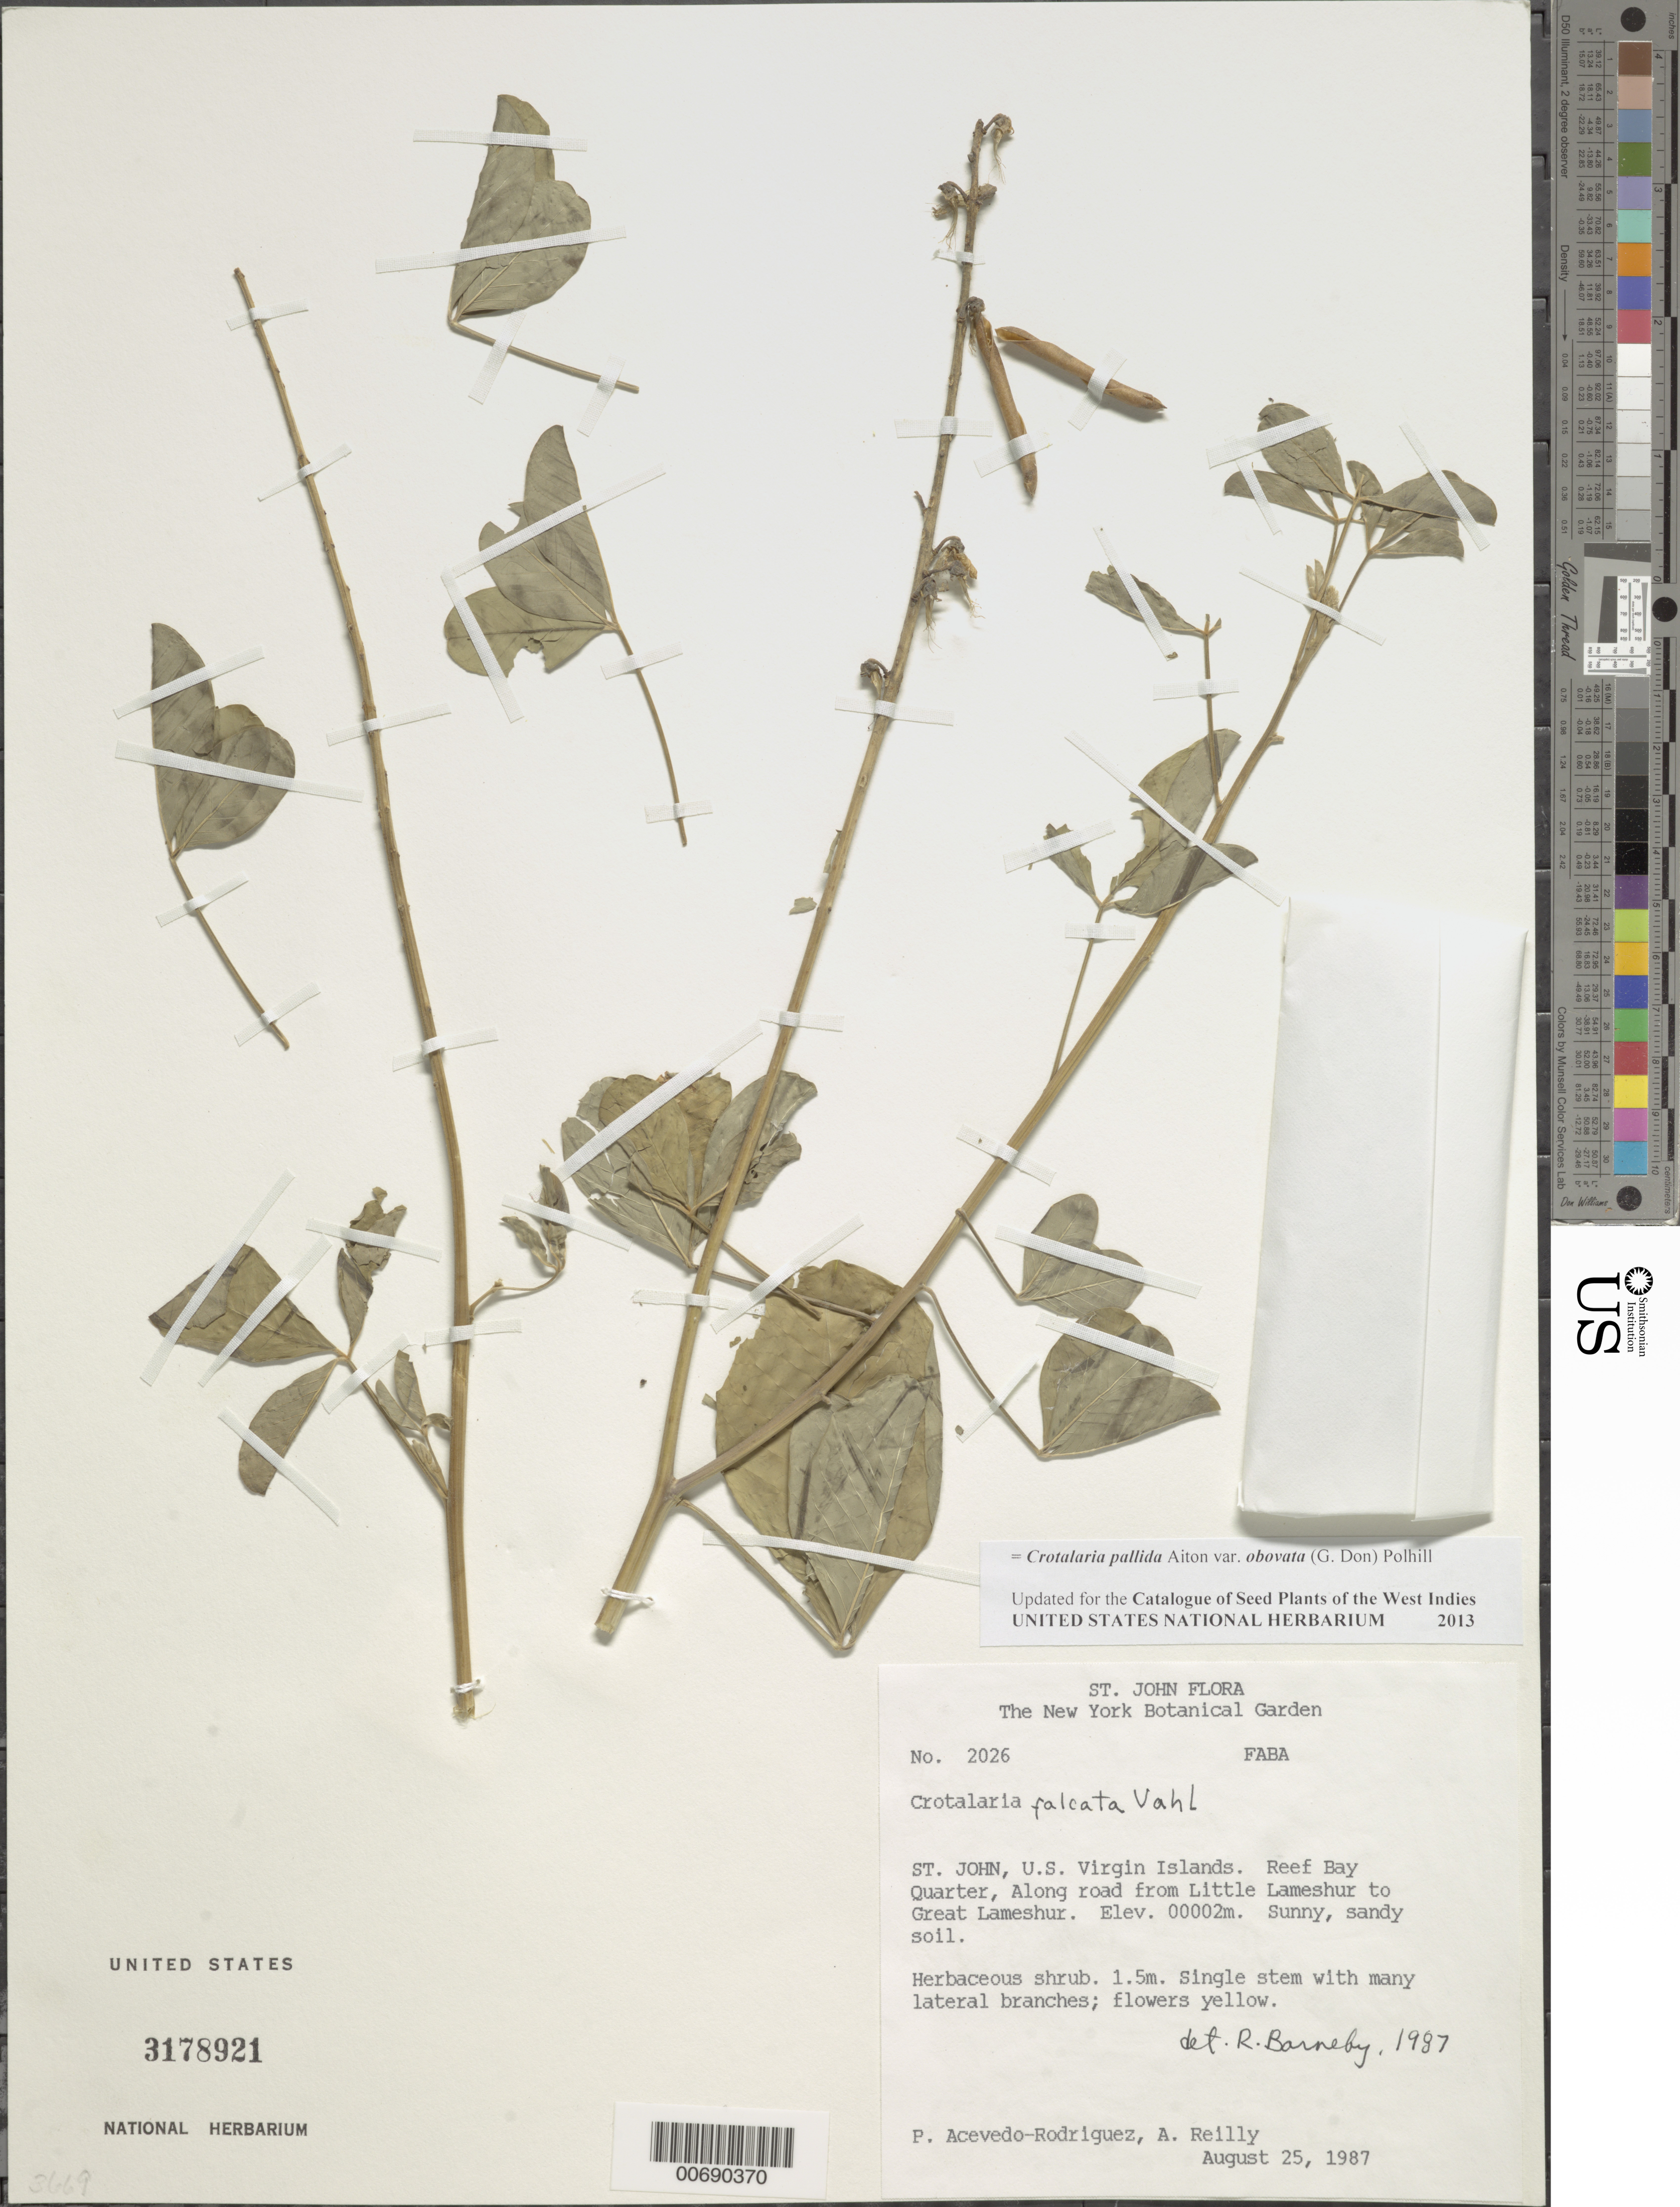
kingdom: Plantae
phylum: Tracheophyta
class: Magnoliopsida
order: Fabales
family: Fabaceae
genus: Crotalaria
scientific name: Crotalaria pallida var. obovata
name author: (G. Don) Polhill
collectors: P. Acevedo-Rodr. & A. Reilly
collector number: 2026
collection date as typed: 25 Aug 1987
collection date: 1987-08-25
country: U.S. Virgin Islands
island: St. John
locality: Reef Bay Quarter; Along road from Little Lameshur to Great Lameshur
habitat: Sunny, sandy soil.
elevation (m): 2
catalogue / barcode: US 3178921